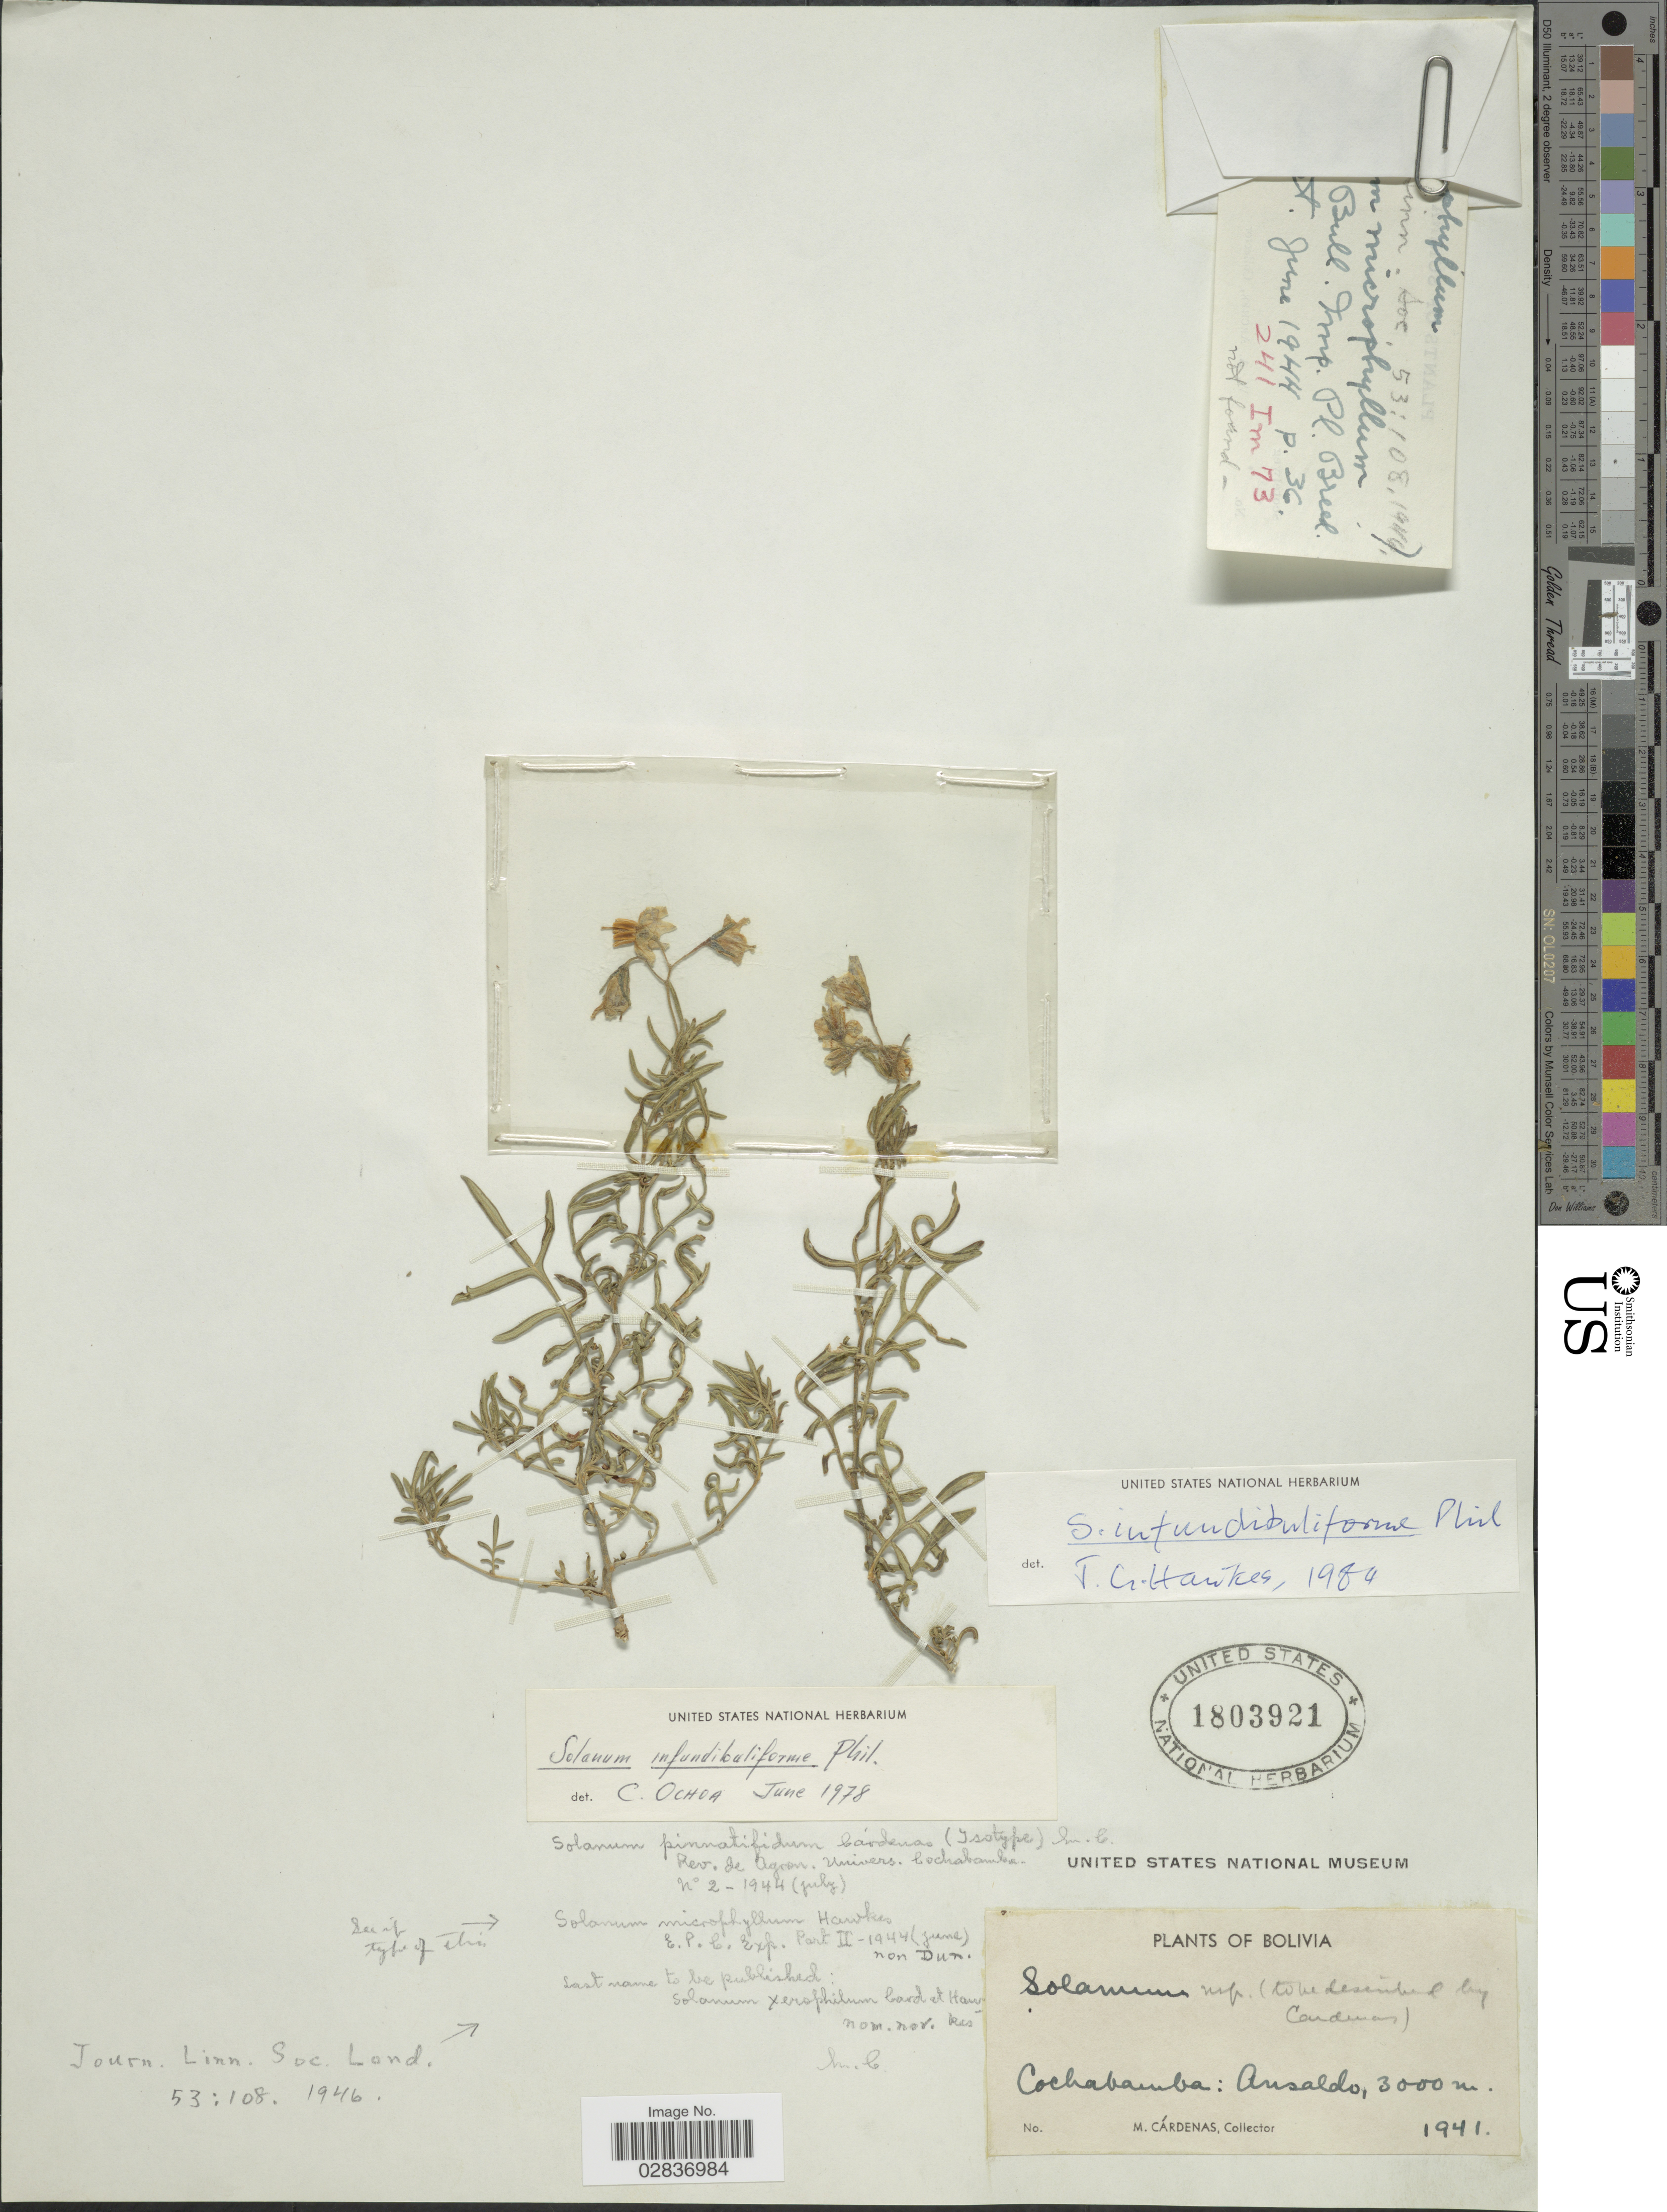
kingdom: Plantae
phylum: Tracheophyta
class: Magnoliopsida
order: Solanales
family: Solanaceae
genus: Solanum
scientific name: Solanum xerophyllum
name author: Hawkes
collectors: M. Cárdenas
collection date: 1941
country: Bolivia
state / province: Cochabamba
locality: Ansaldo.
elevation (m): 3000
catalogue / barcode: US 1803921